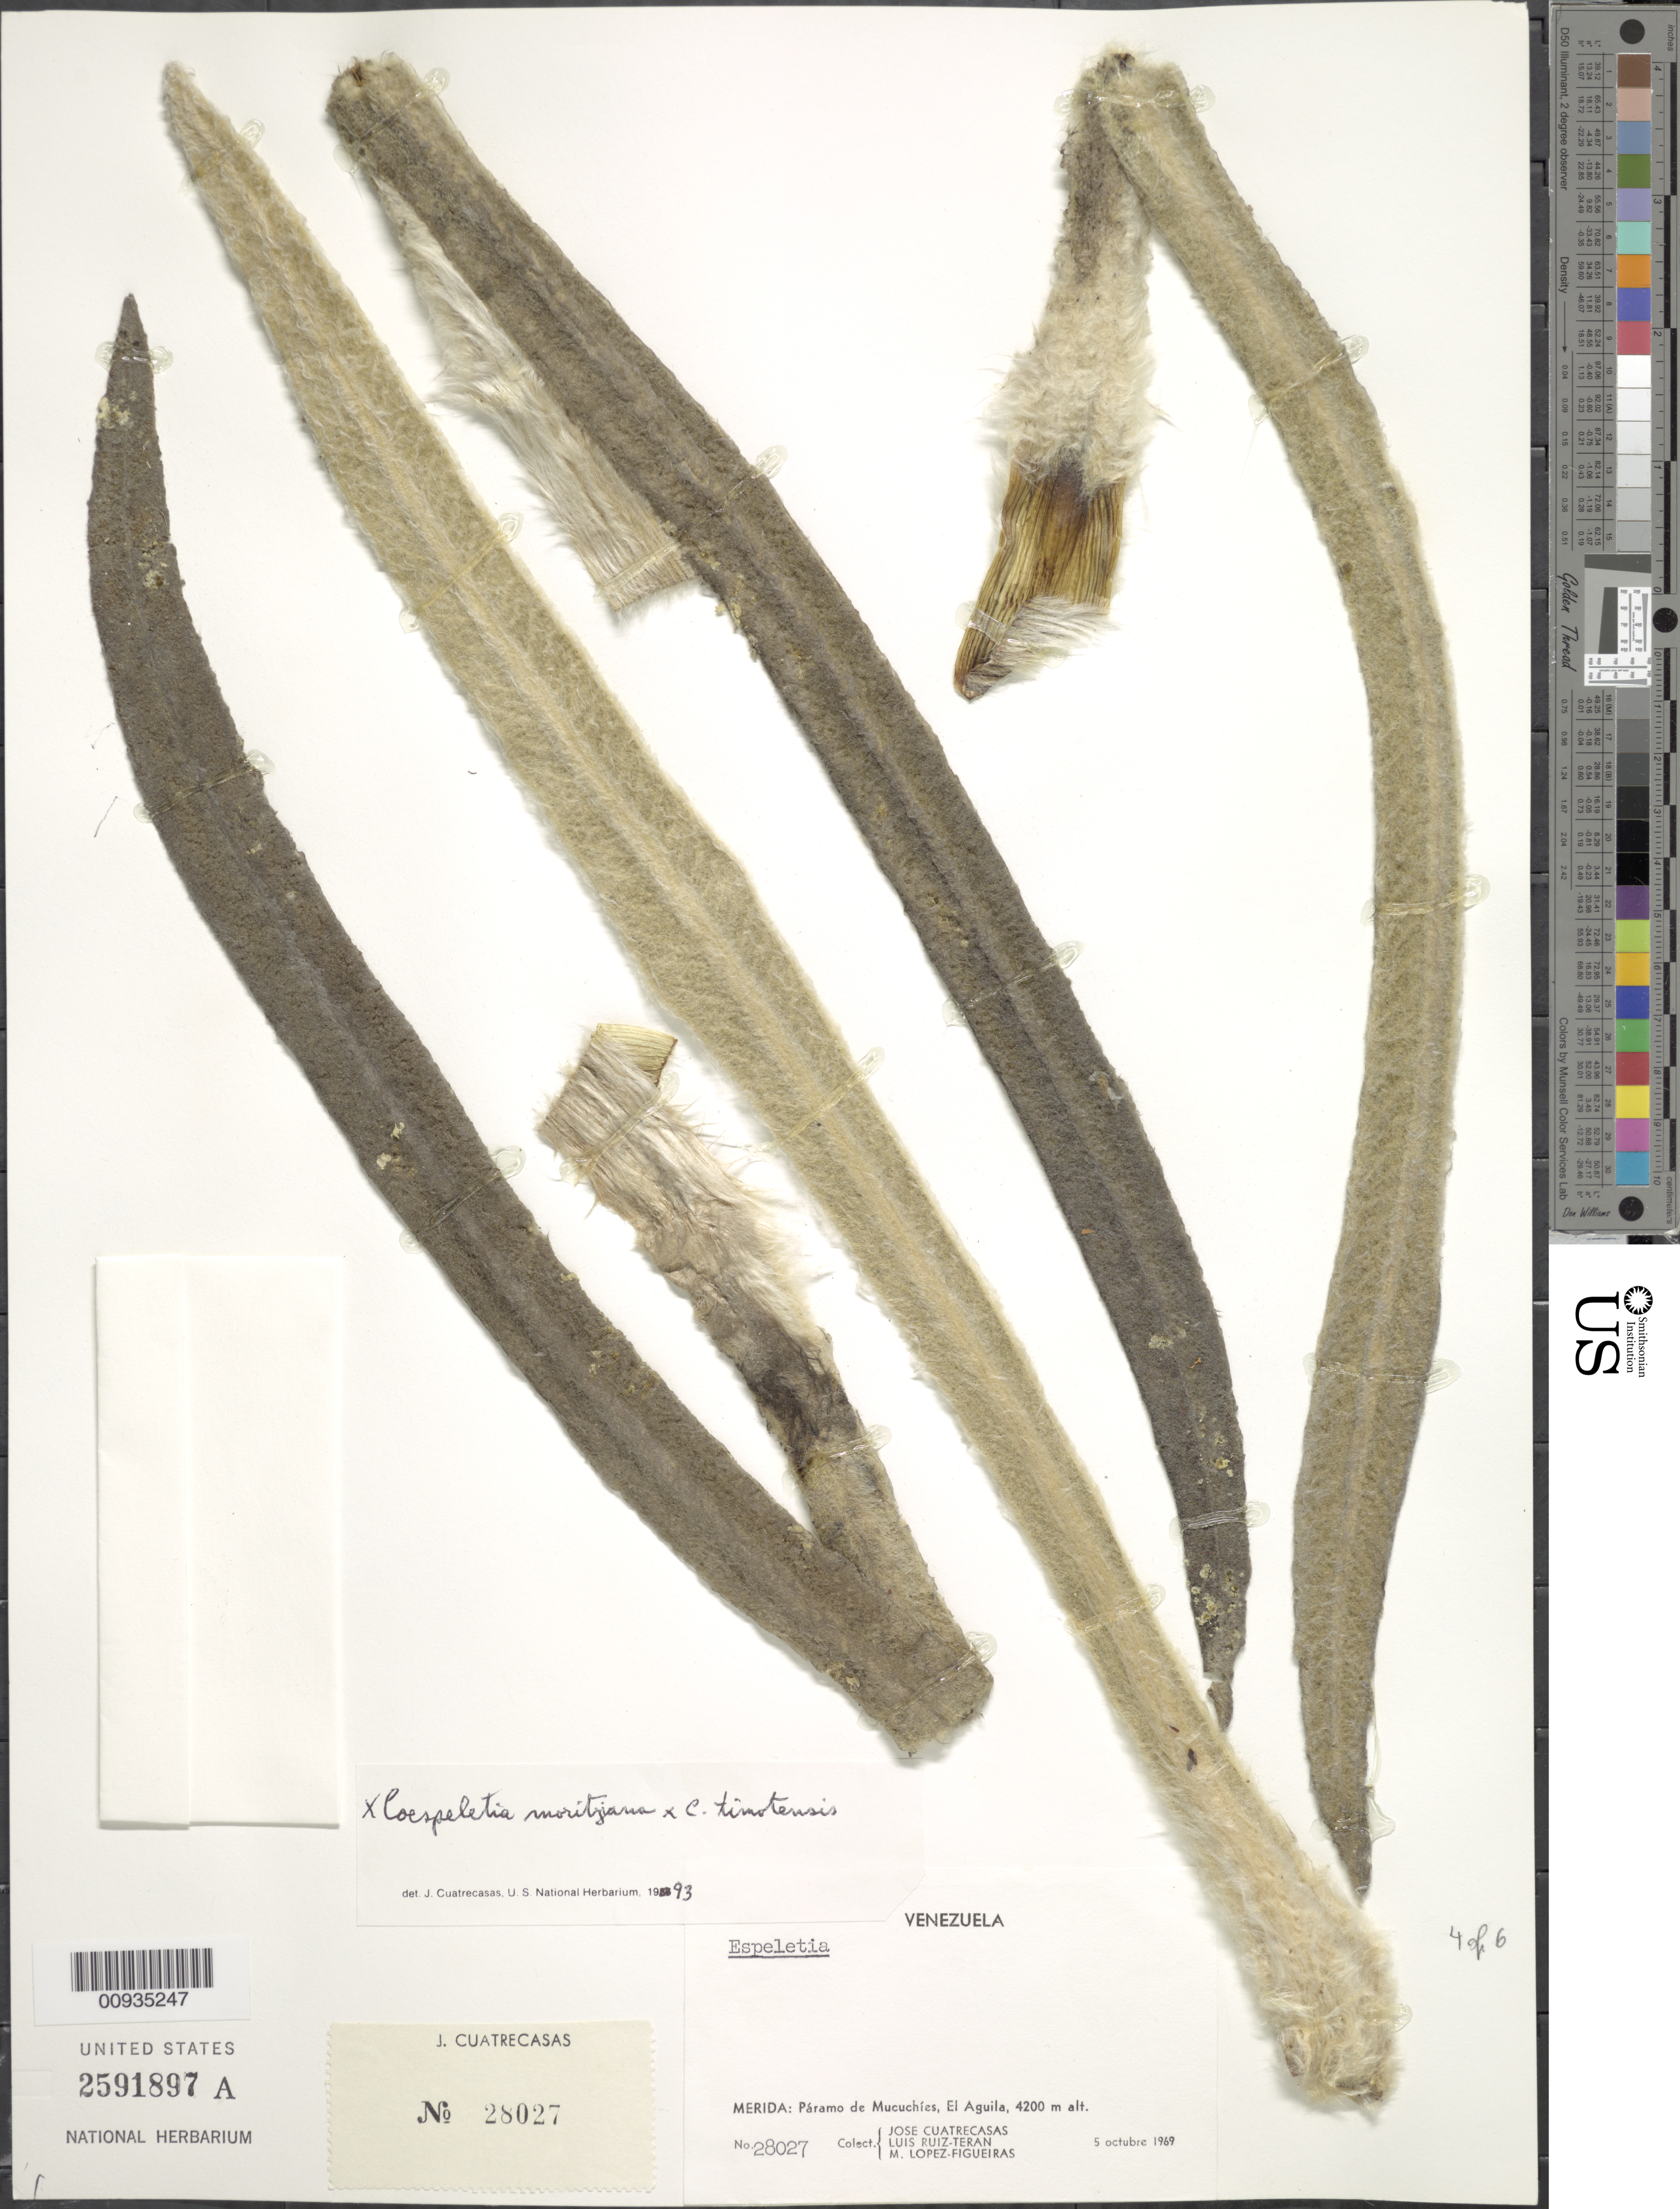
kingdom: Plantae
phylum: Tracheophyta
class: Magnoliopsida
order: Asterales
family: Asteraceae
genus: Coespeletia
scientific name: Coespeletia moritziana x C. timotensis (Cuatrec.) Cuatrec.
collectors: J. Cuatrecasas, L. Teran & M. López Figueiras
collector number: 28027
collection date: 1969-10-05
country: Venezuela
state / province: Mérida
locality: Paramo de Mucuchies, El Aguila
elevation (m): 4200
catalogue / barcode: US 2591897A